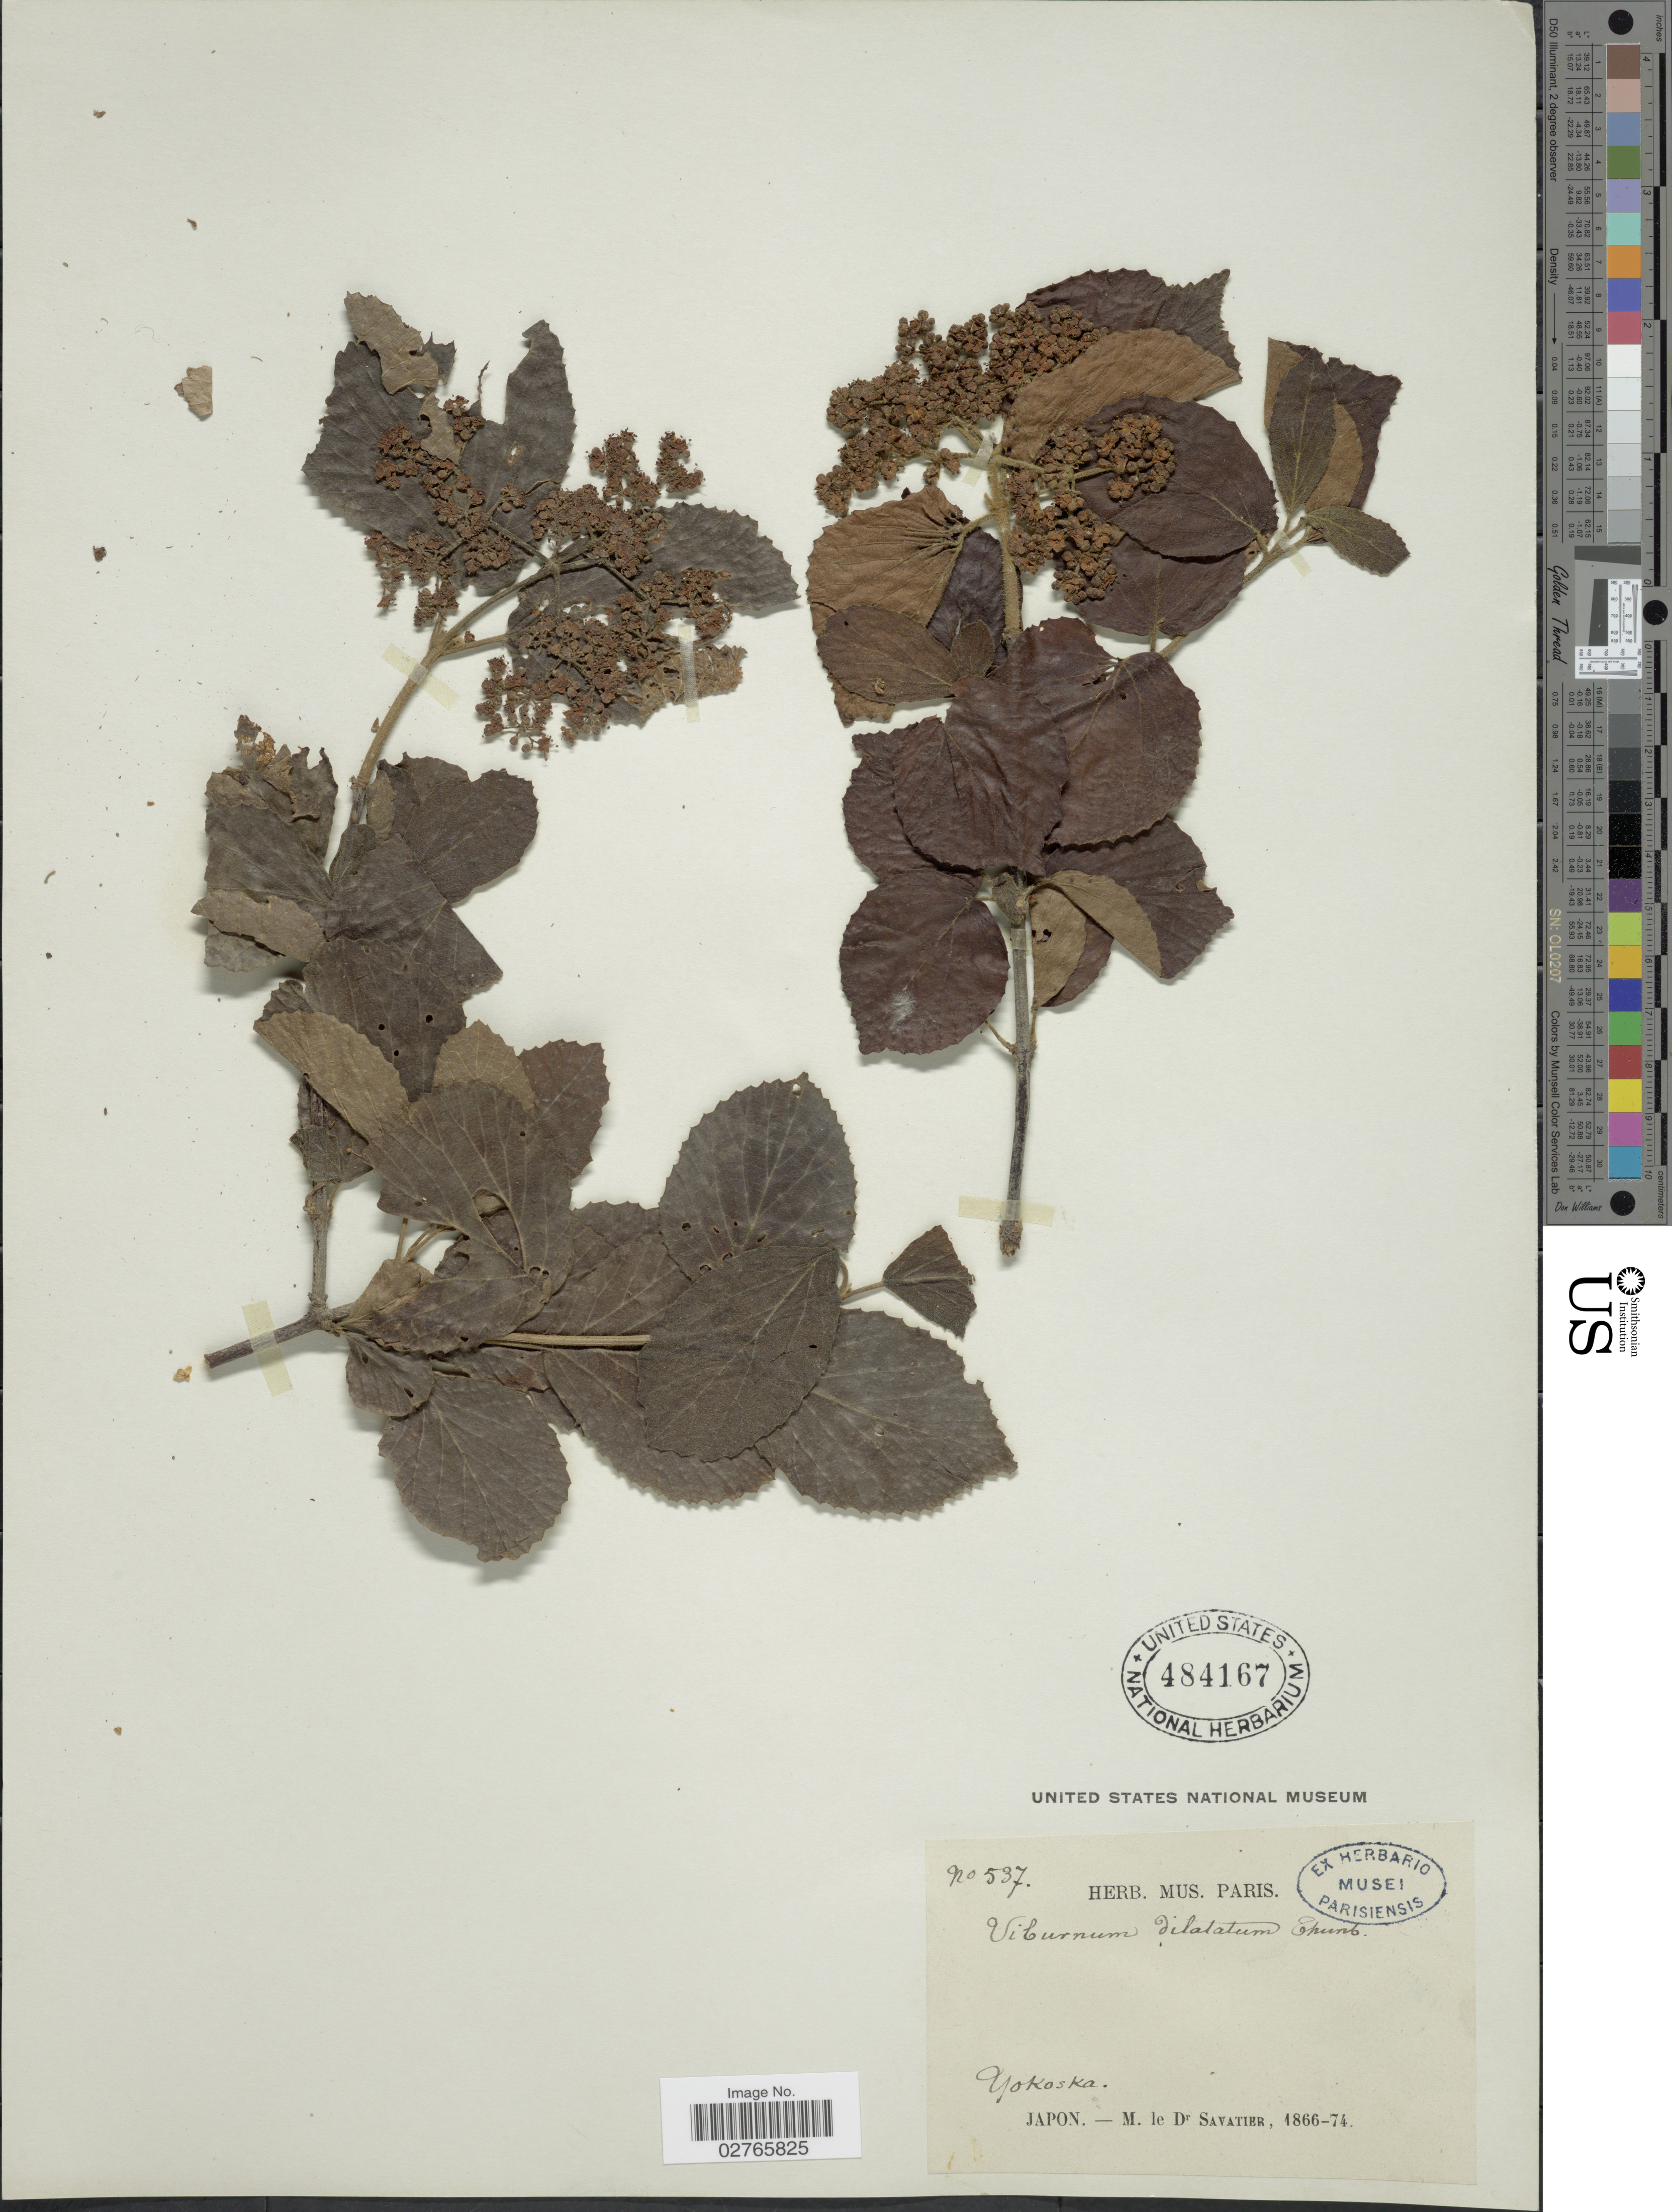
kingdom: Plantae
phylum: Tracheophyta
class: Magnoliopsida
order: Dipsacales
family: Viburnaceae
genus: Viburnum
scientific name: Viburnum dilatatum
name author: Thunb.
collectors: Savatier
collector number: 537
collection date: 1866/1874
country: Japan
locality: Yokoska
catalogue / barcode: US 484167